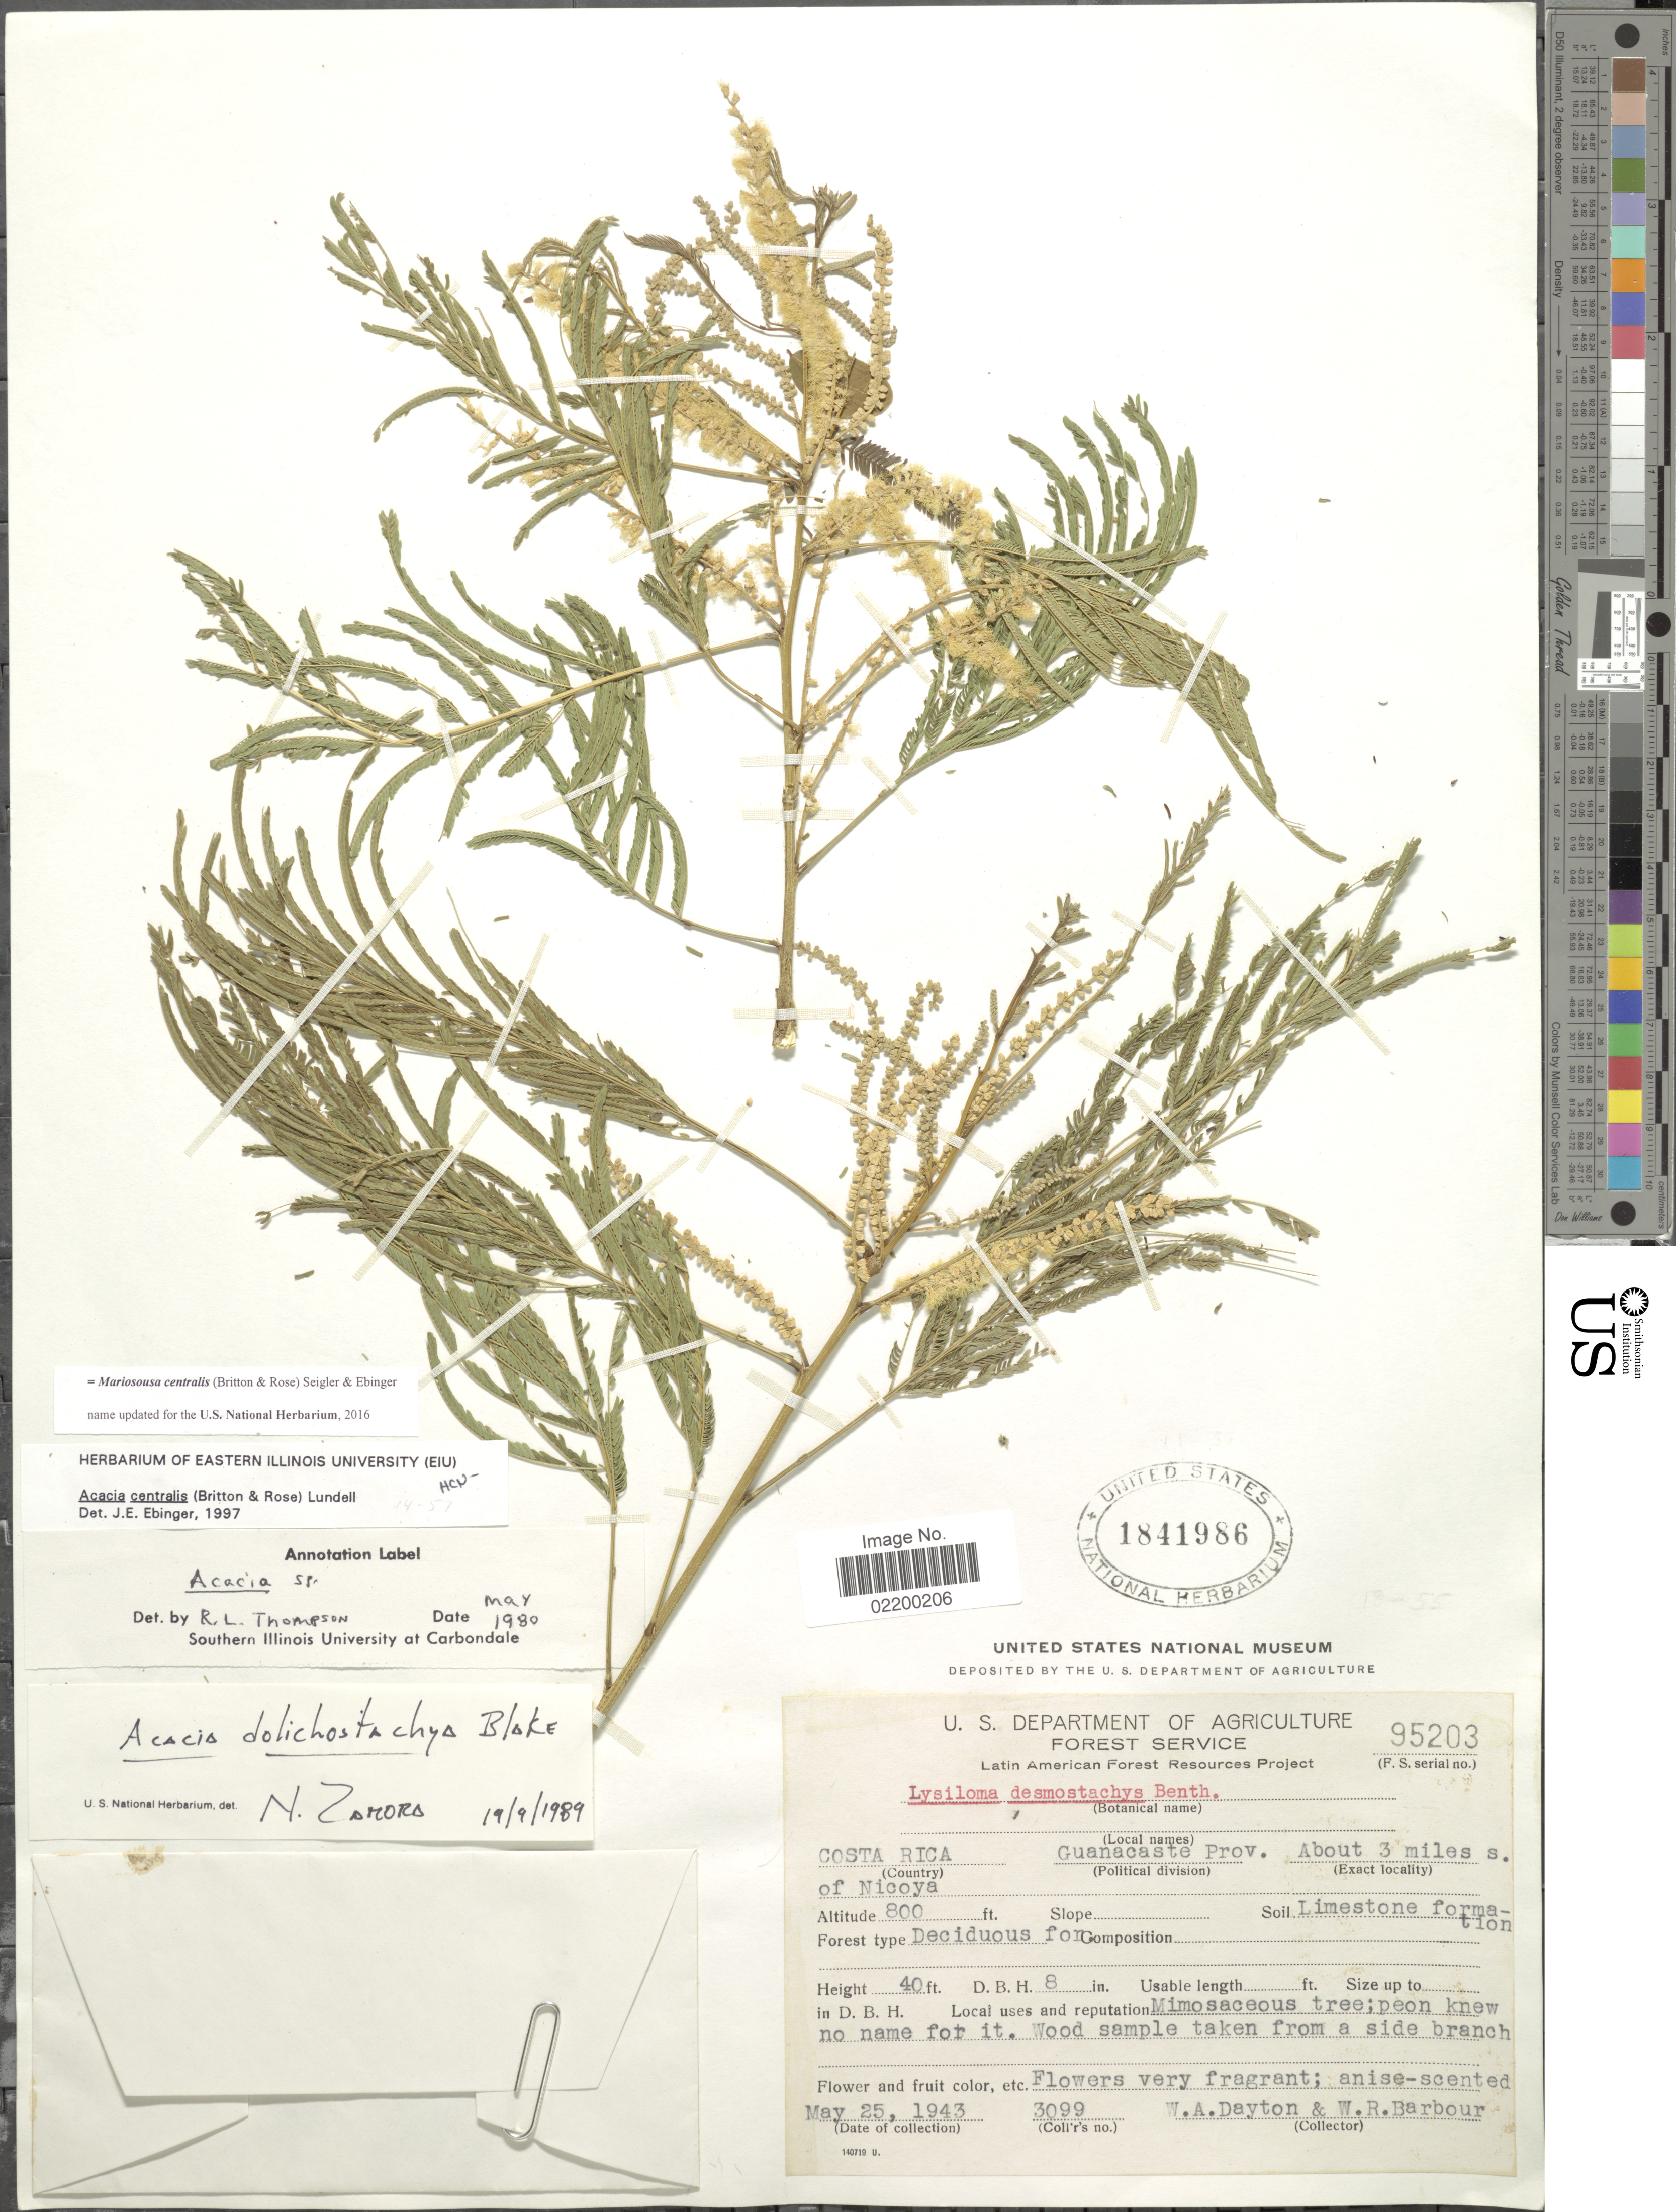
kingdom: Plantae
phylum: Tracheophyta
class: Magnoliopsida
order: Fabales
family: Fabaceae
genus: Mariosousa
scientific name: Mariosousa centralis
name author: (Britton & Rose) Seigler & Ebinger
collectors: W. Dayton & W. Barbour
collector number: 95203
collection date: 1943-05-25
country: Costa Rica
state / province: Guanacaste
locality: Costa Rica, Guanacaste Prov. About 3 miles s. of Nicoya.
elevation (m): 244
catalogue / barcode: US 1841986